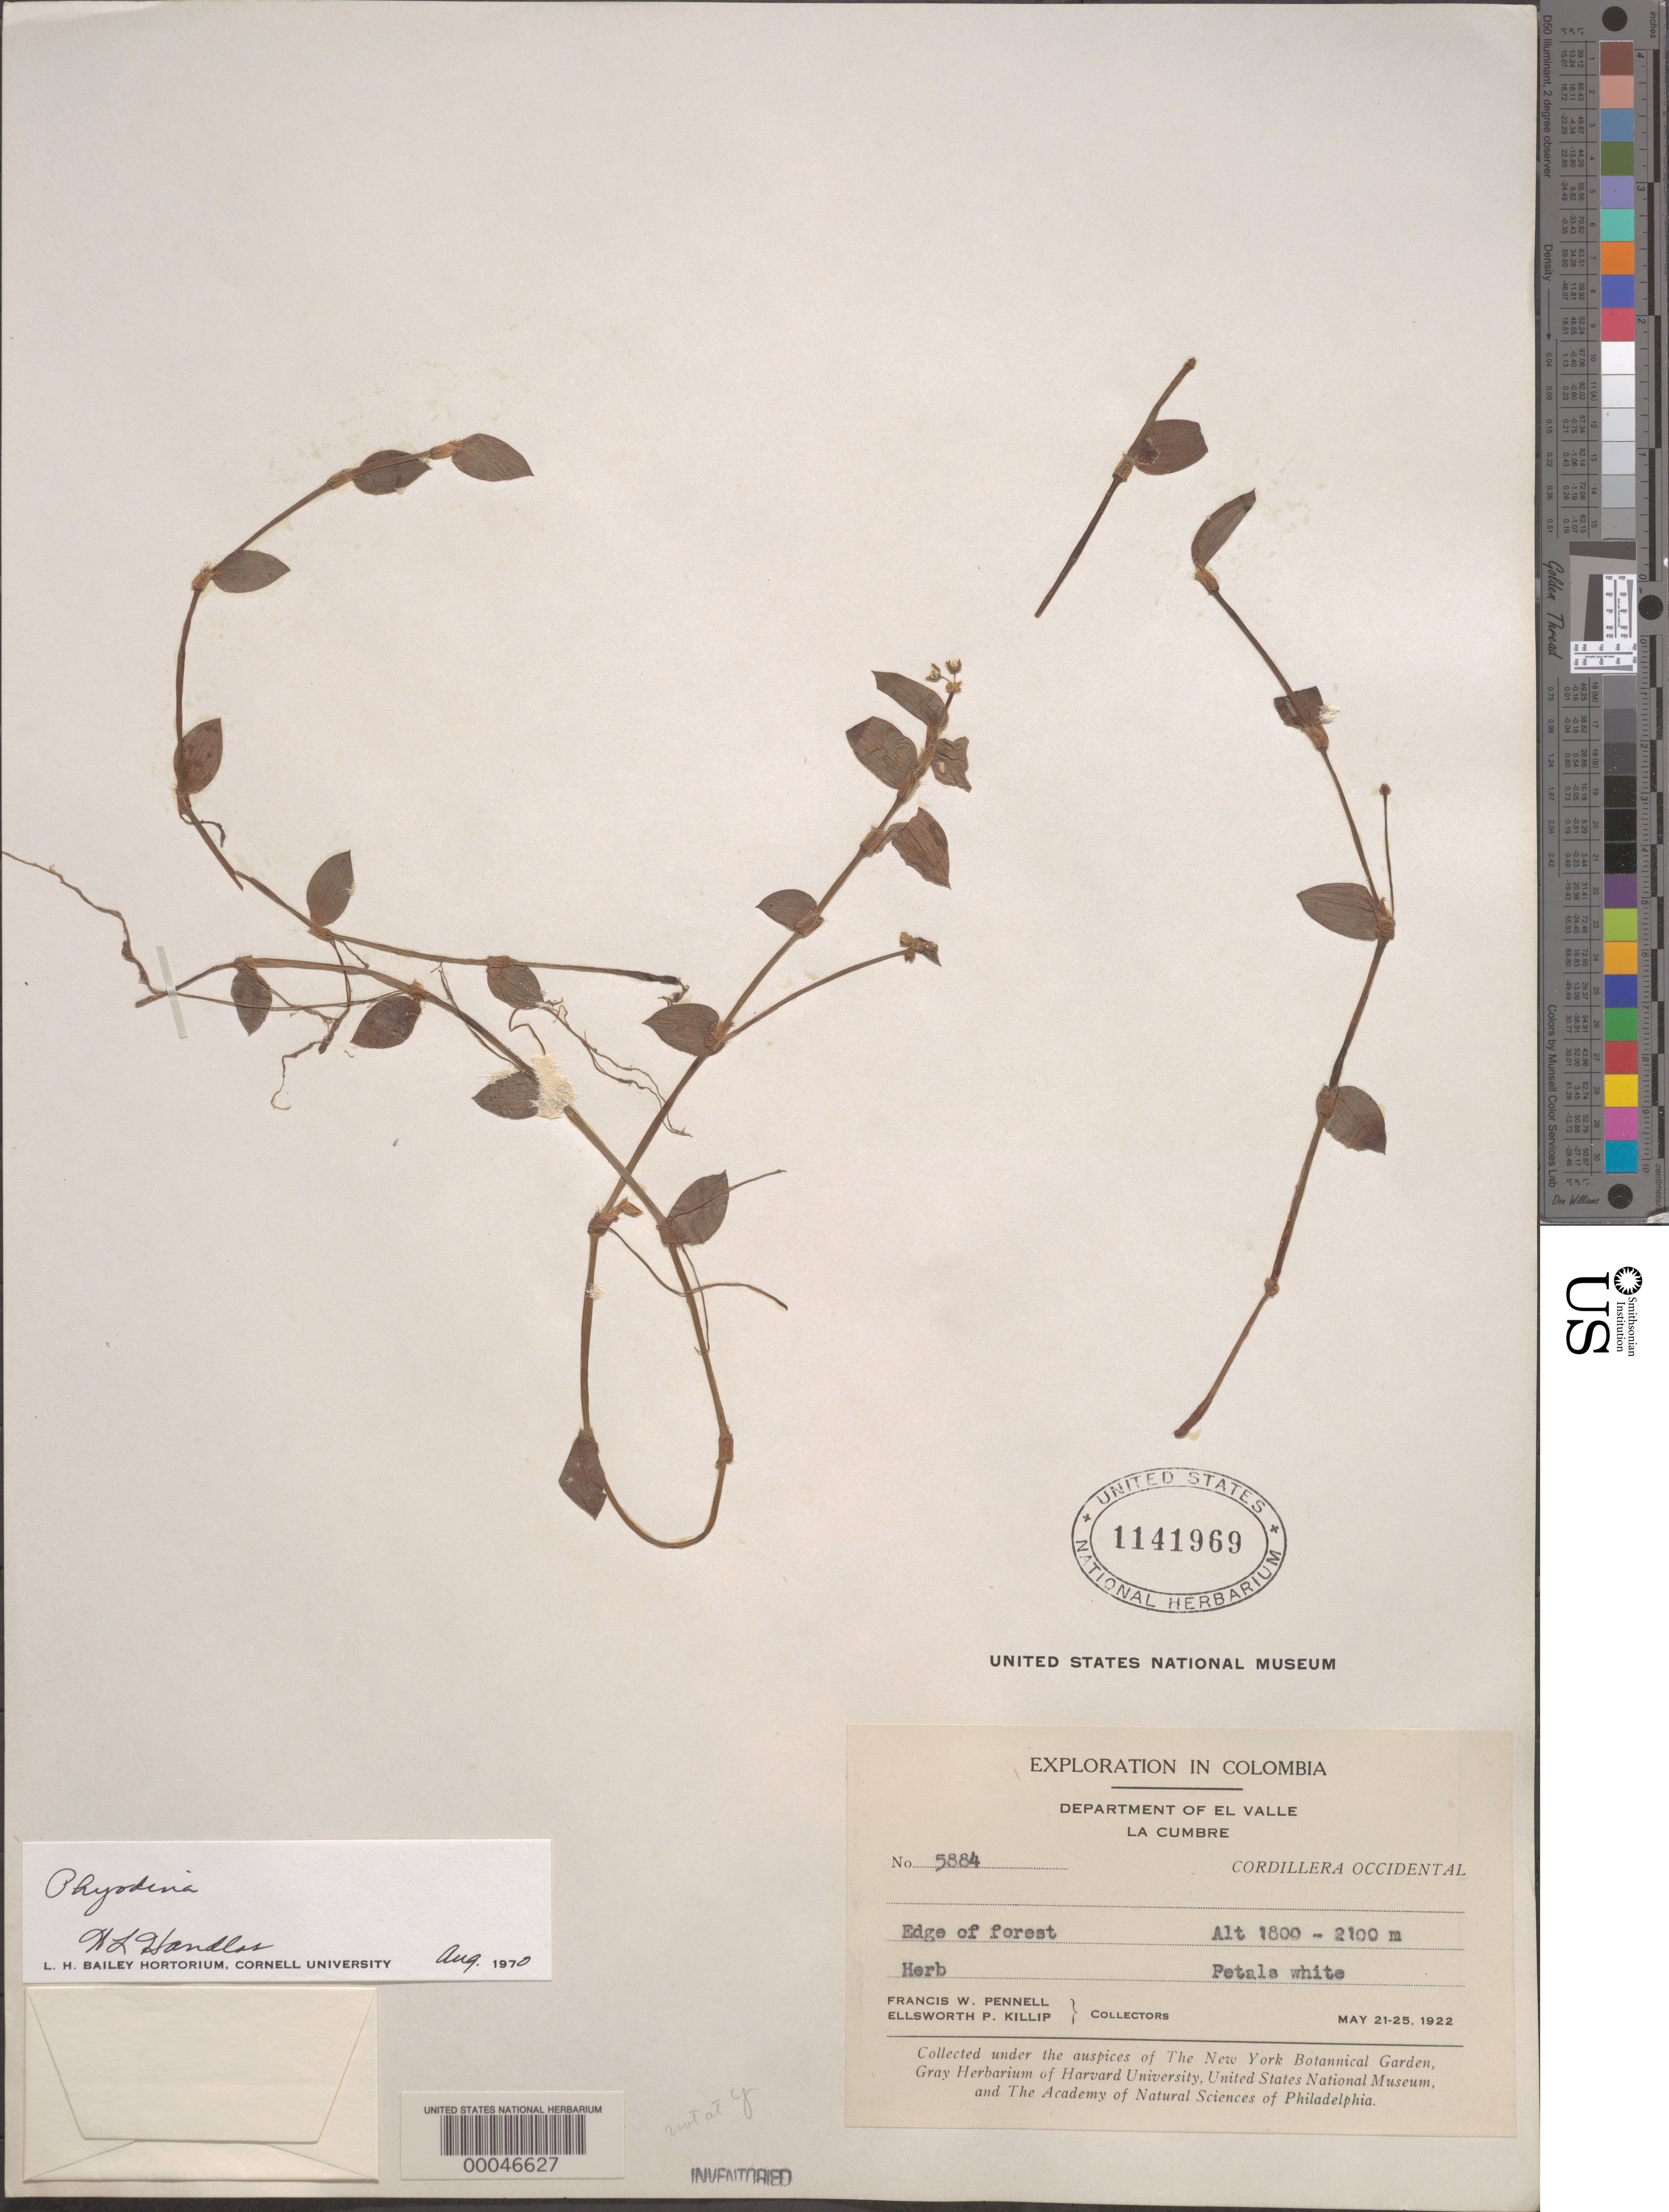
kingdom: Plantae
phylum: Tracheophyta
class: Liliopsida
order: Commelinales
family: Commelinaceae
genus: Callisia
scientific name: Callisia sp.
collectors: F. W. Pennell & E. P. Killip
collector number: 5884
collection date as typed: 21 May 1922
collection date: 1922-05-21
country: Colombia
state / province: Valle del Cauca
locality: La Cumbe; Cordillera Occidental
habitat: Forest edge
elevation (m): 1800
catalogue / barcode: US 1141969